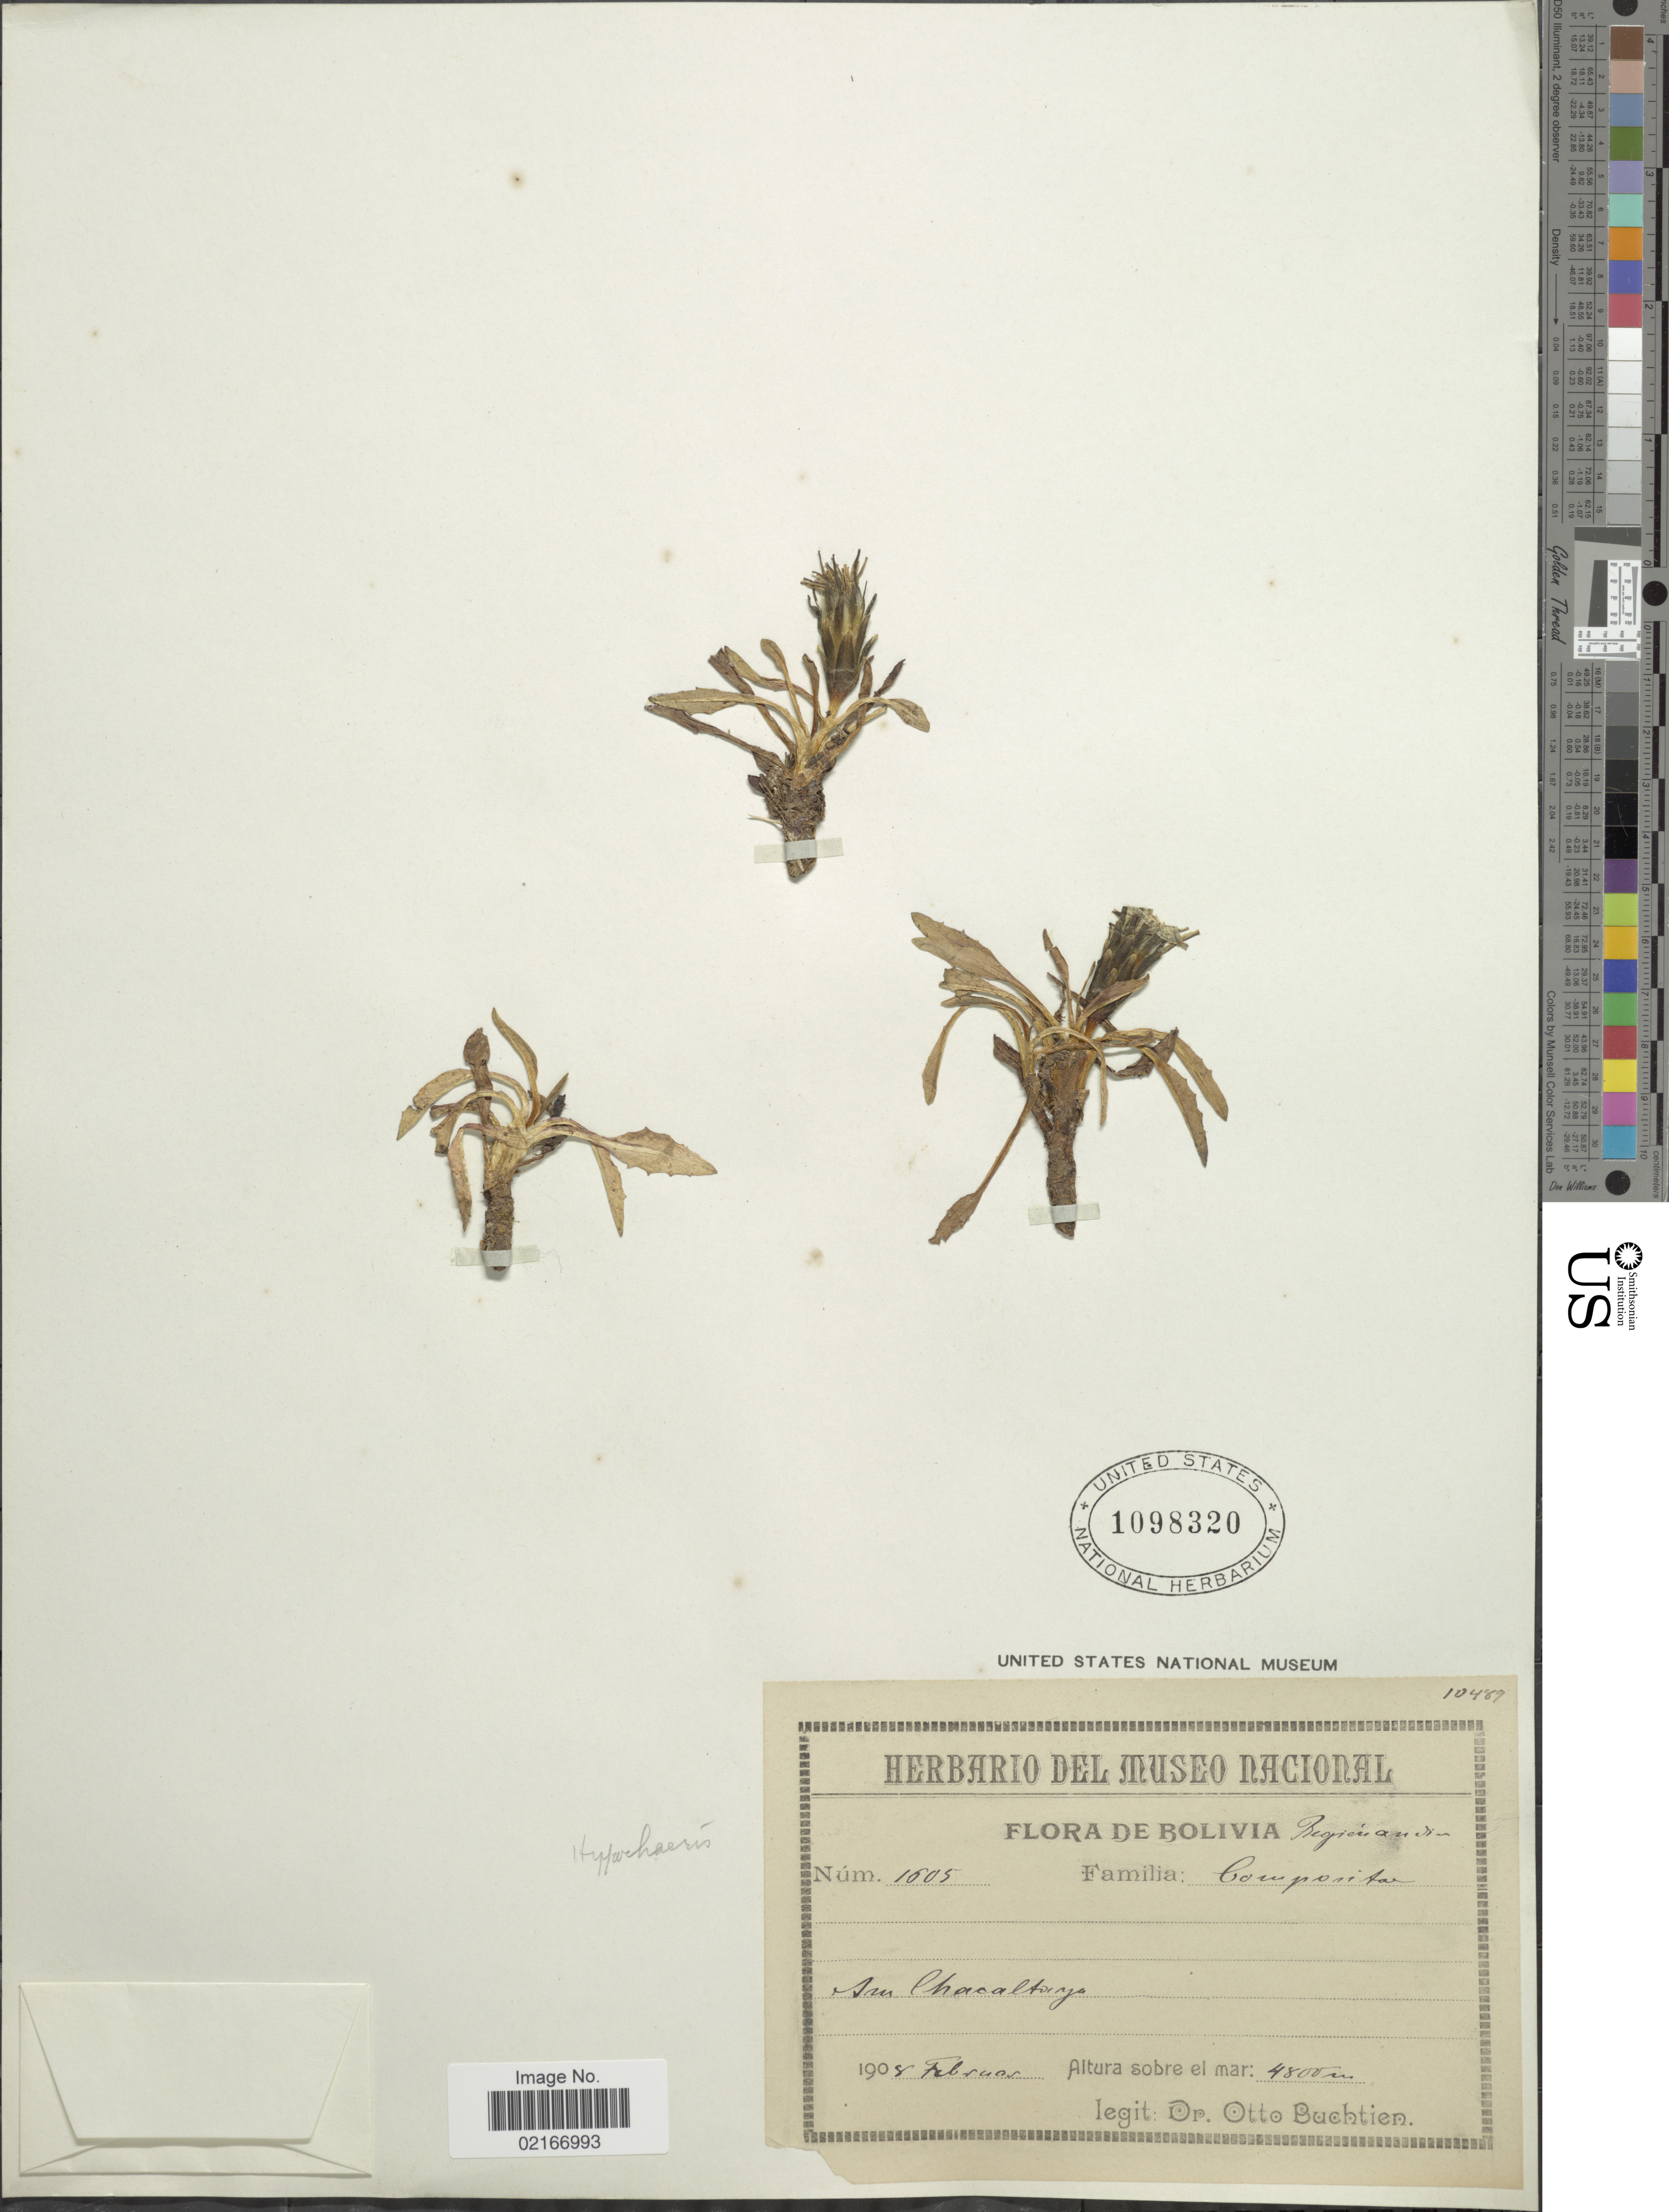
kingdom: Plantae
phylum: Tracheophyta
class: Magnoliopsida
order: Asterales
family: Asteraceae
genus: Hypochaeris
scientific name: Hypochaeris sp.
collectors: O. Buchtien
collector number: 1605*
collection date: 1908-02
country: Bolivia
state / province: La Paz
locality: Chacaltaya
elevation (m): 4800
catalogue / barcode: US 1098320